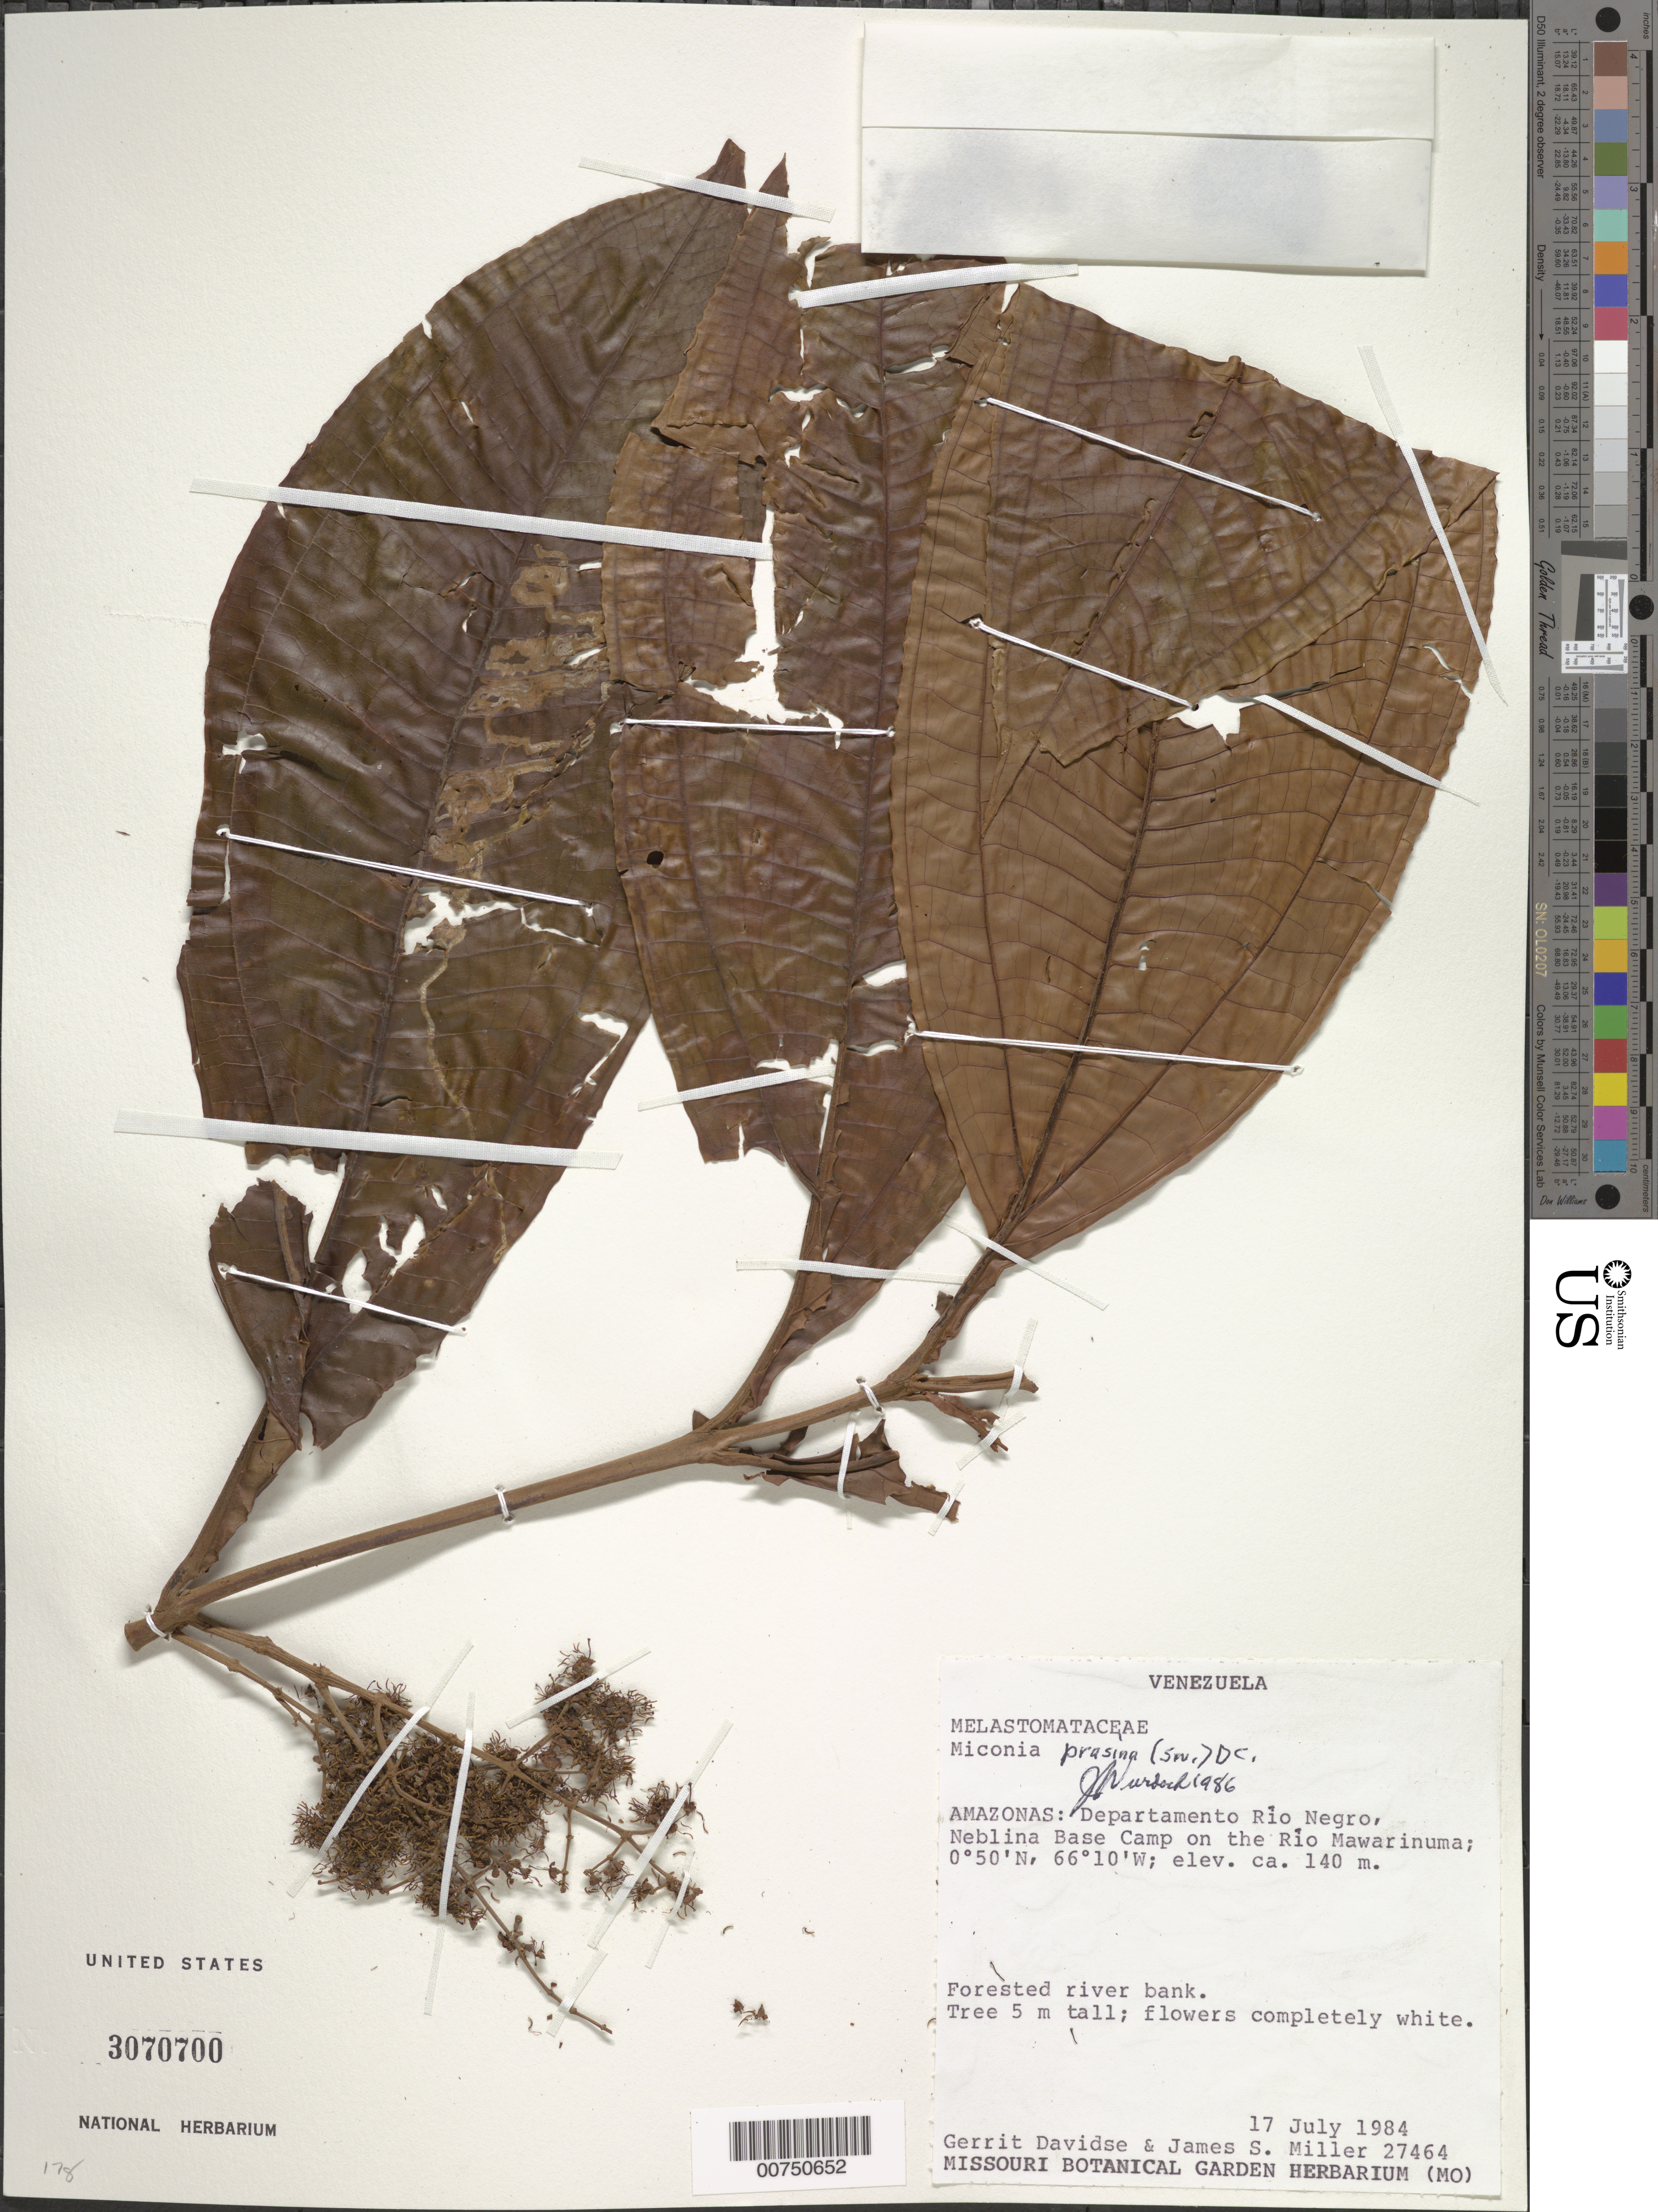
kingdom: Plantae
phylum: Tracheophyta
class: Magnoliopsida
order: Myrtales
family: Melastomataceae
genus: Miconia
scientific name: Miconia prasina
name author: (Sw.) DC.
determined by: Wurdack, John J., (US), US (UNITED STATES)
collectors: G. Davidse & J. S. Miller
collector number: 27464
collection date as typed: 17-Jul-84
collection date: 1984-07-17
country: Venezuela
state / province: Amazonas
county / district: Río Negro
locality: Neblina Base Camp, Río Mawarinuma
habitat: Forested river bank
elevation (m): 140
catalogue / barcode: US 3070700